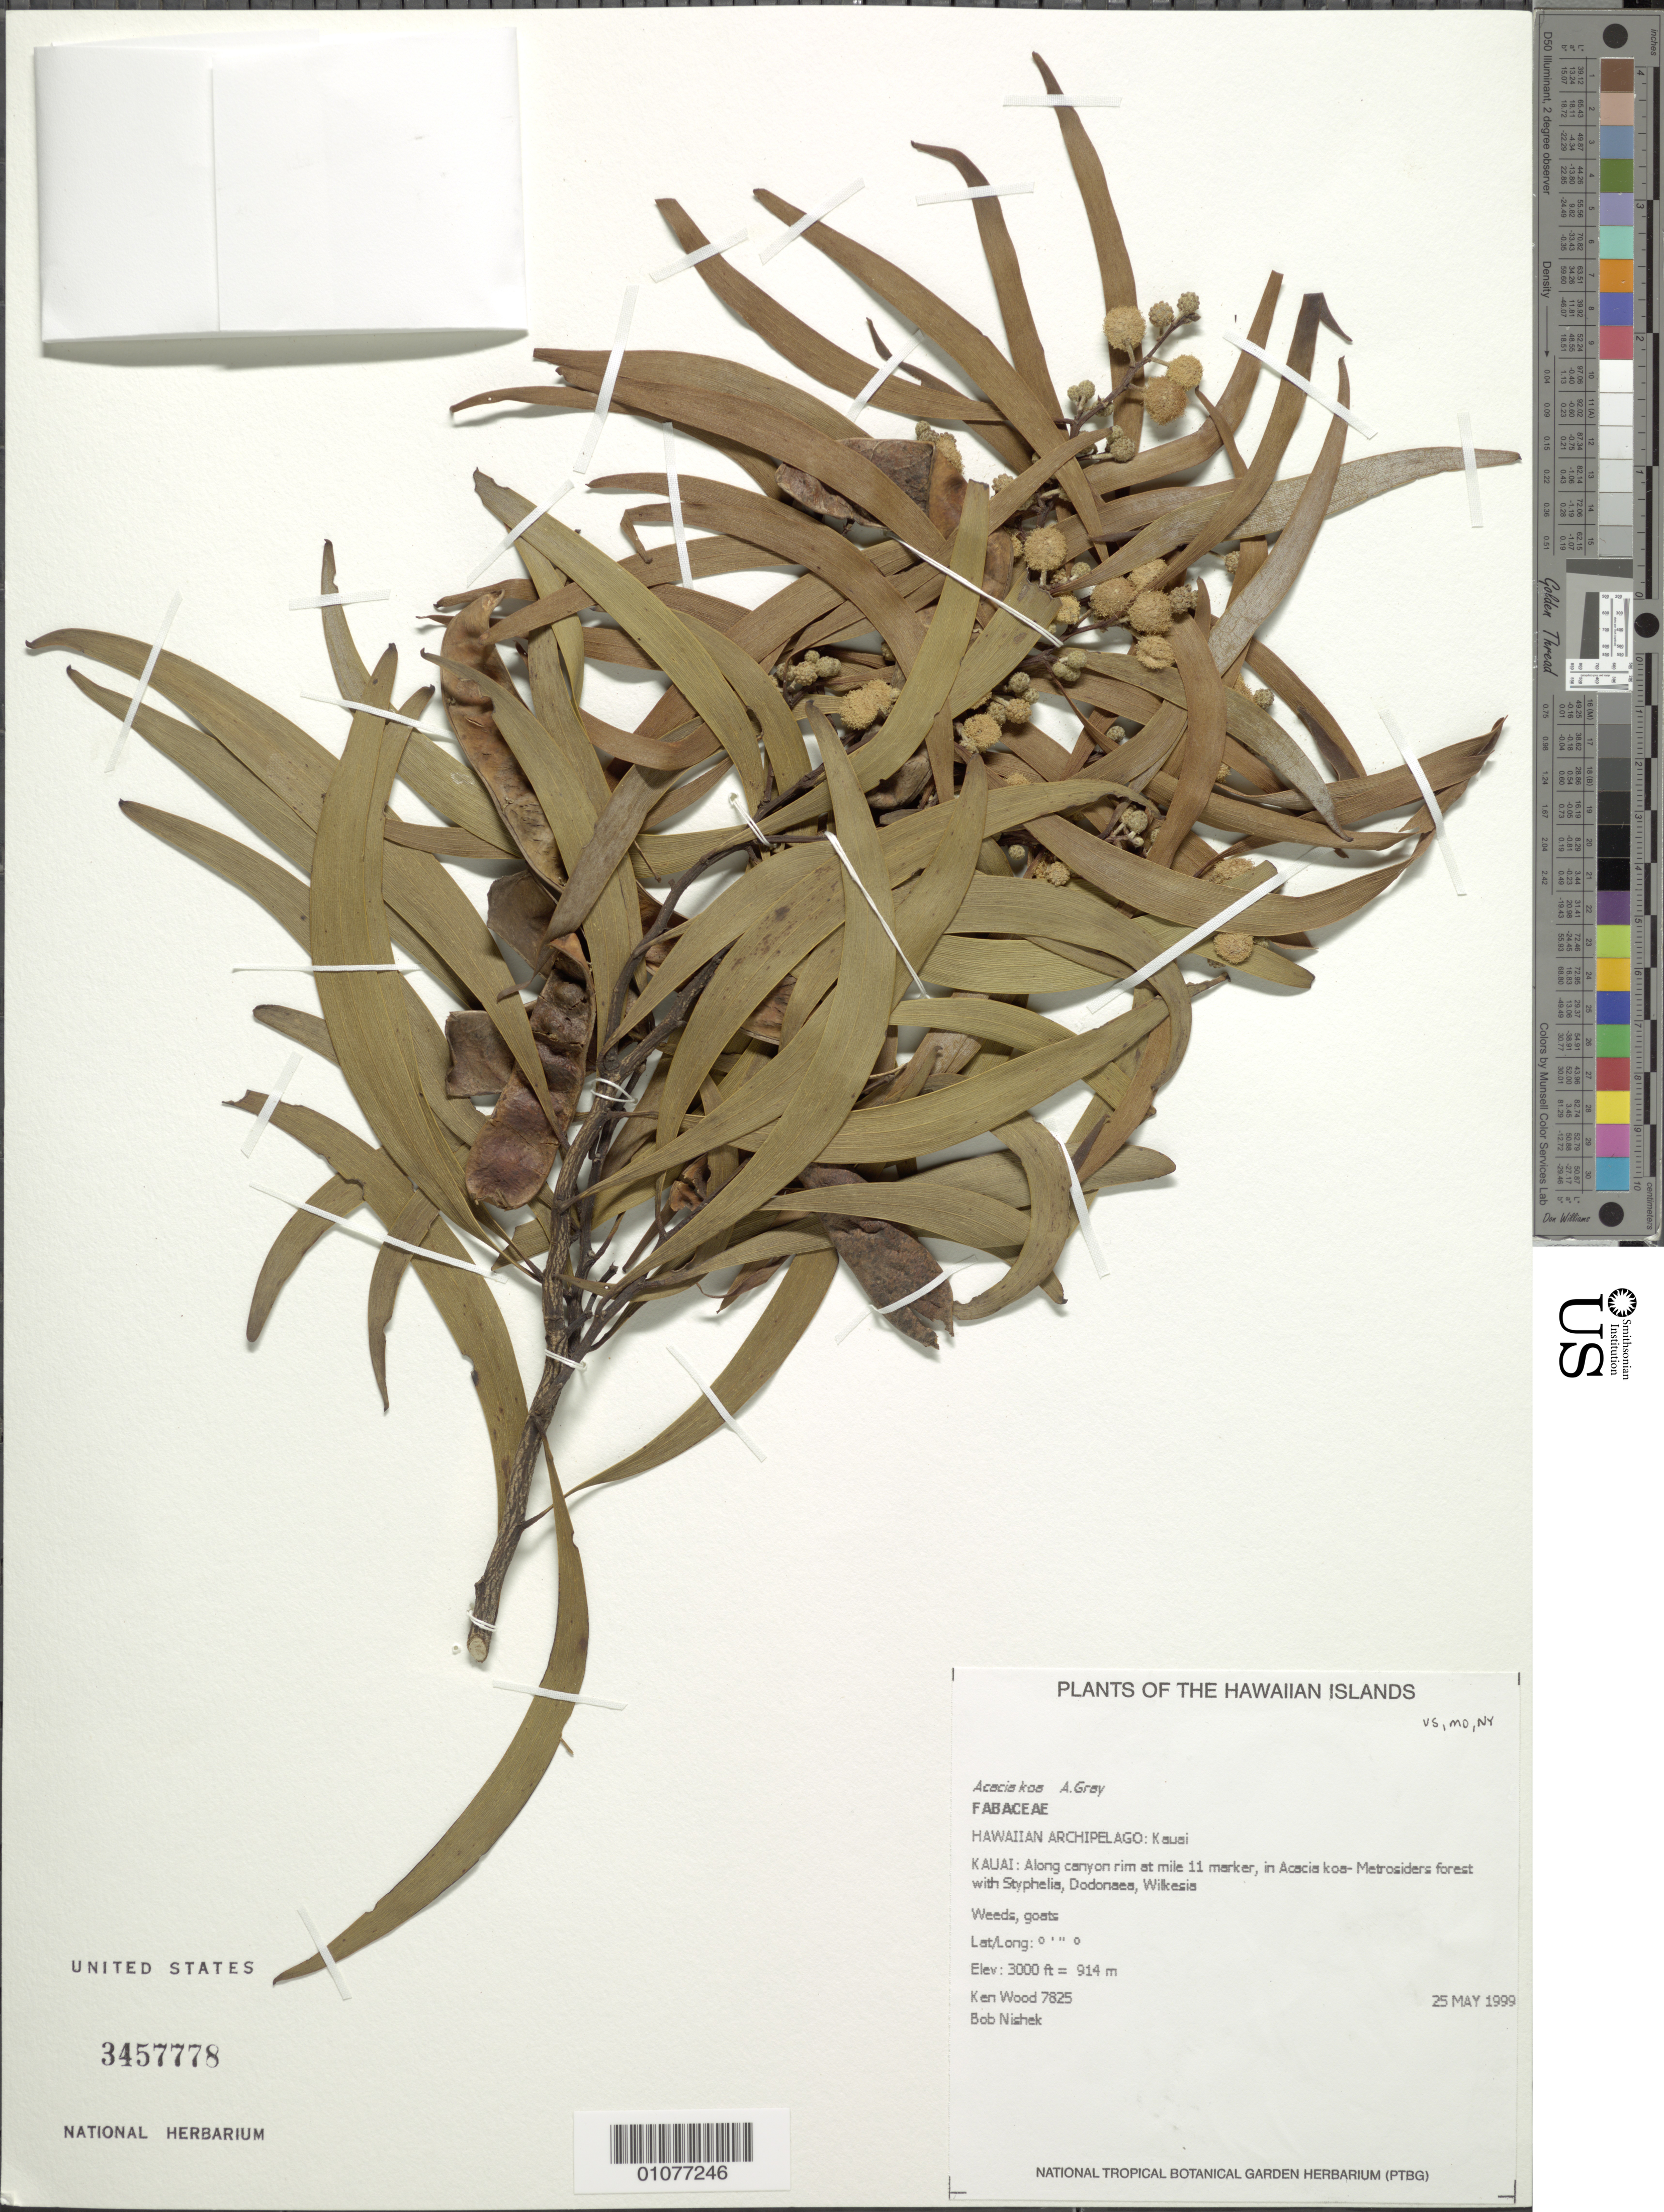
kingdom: Plantae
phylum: Tracheophyta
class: Magnoliopsida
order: Fabales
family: Fabaceae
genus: Acacia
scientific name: Acacia koa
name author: A. Gray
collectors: K. R. Wood & R. Nishek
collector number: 7825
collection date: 1999-05-25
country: United States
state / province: Hawaii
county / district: Kaui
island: Kaua'i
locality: along canyon rim at mile 11 marker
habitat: forest; weeds, goats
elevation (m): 914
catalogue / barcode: US 3457778